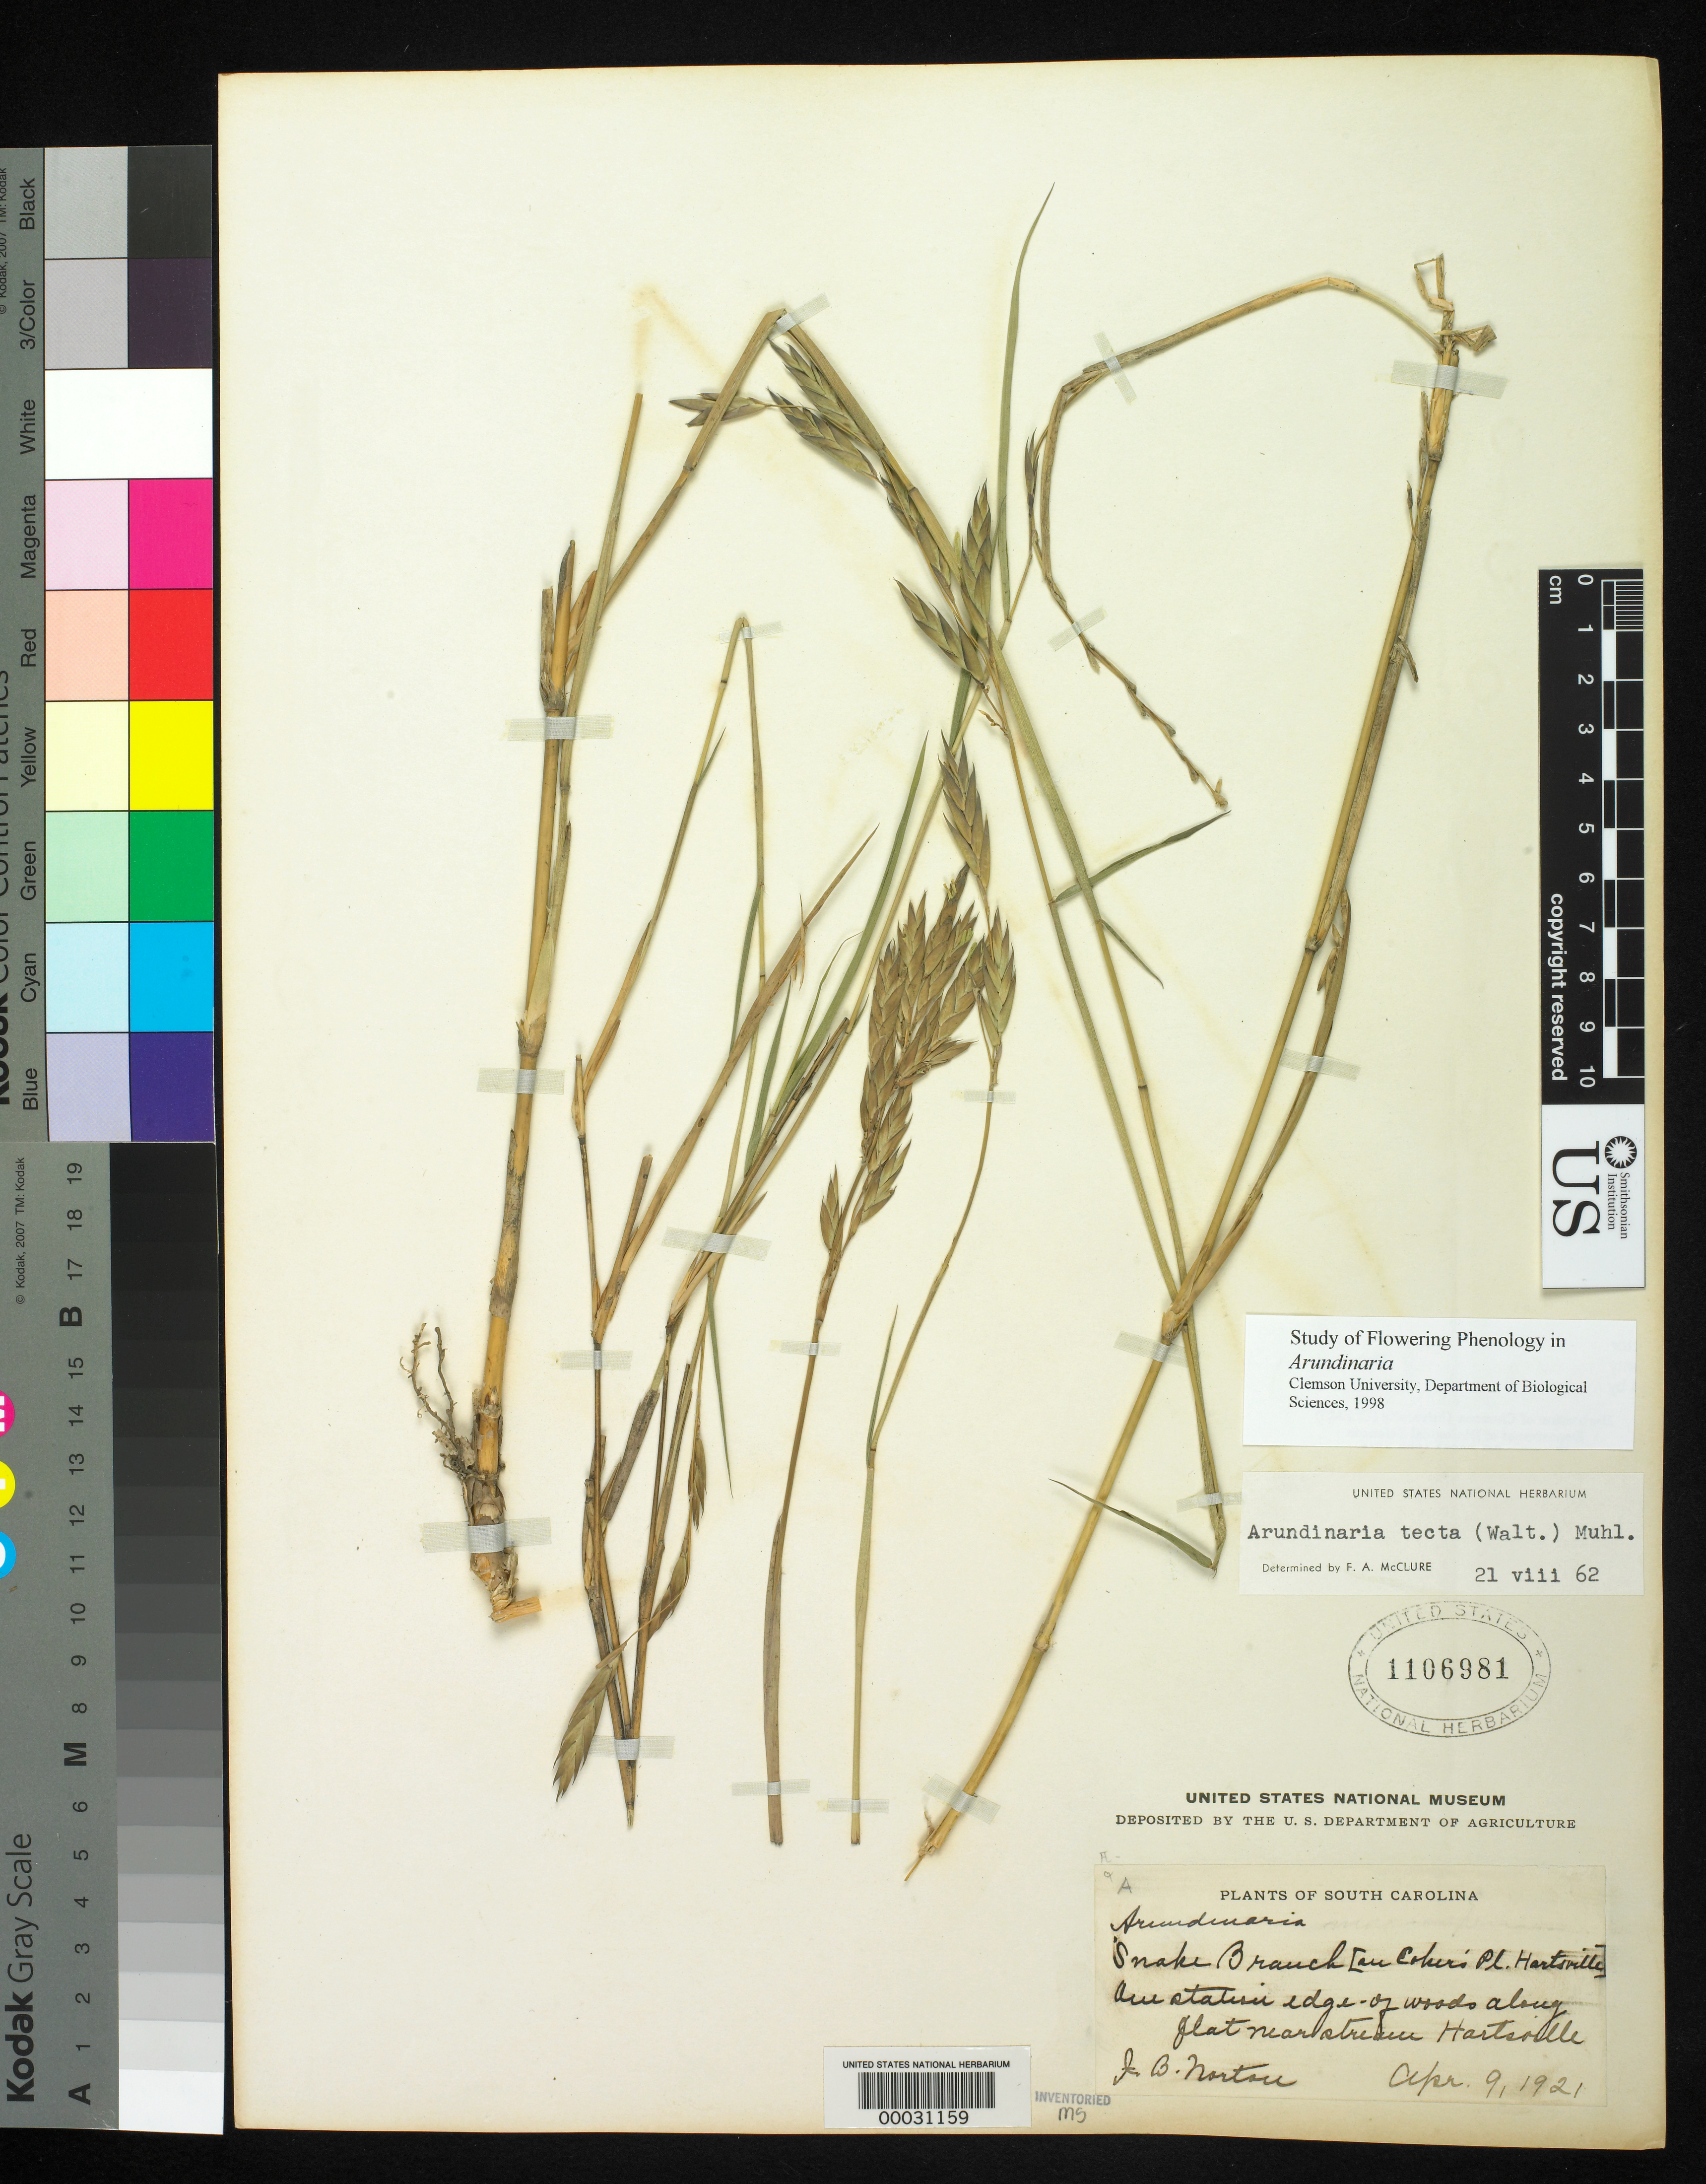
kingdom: Plantae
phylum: Tracheophyta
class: Liliopsida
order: Poales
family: Poaceae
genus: Arundinaria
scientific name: Arundinaria tecta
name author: (Walter) Muhl.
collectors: J. Norton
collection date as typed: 09 Apr 1921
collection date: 1921-04-09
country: United States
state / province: South Carolina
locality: Hartsville, snake branch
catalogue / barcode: US 1106981